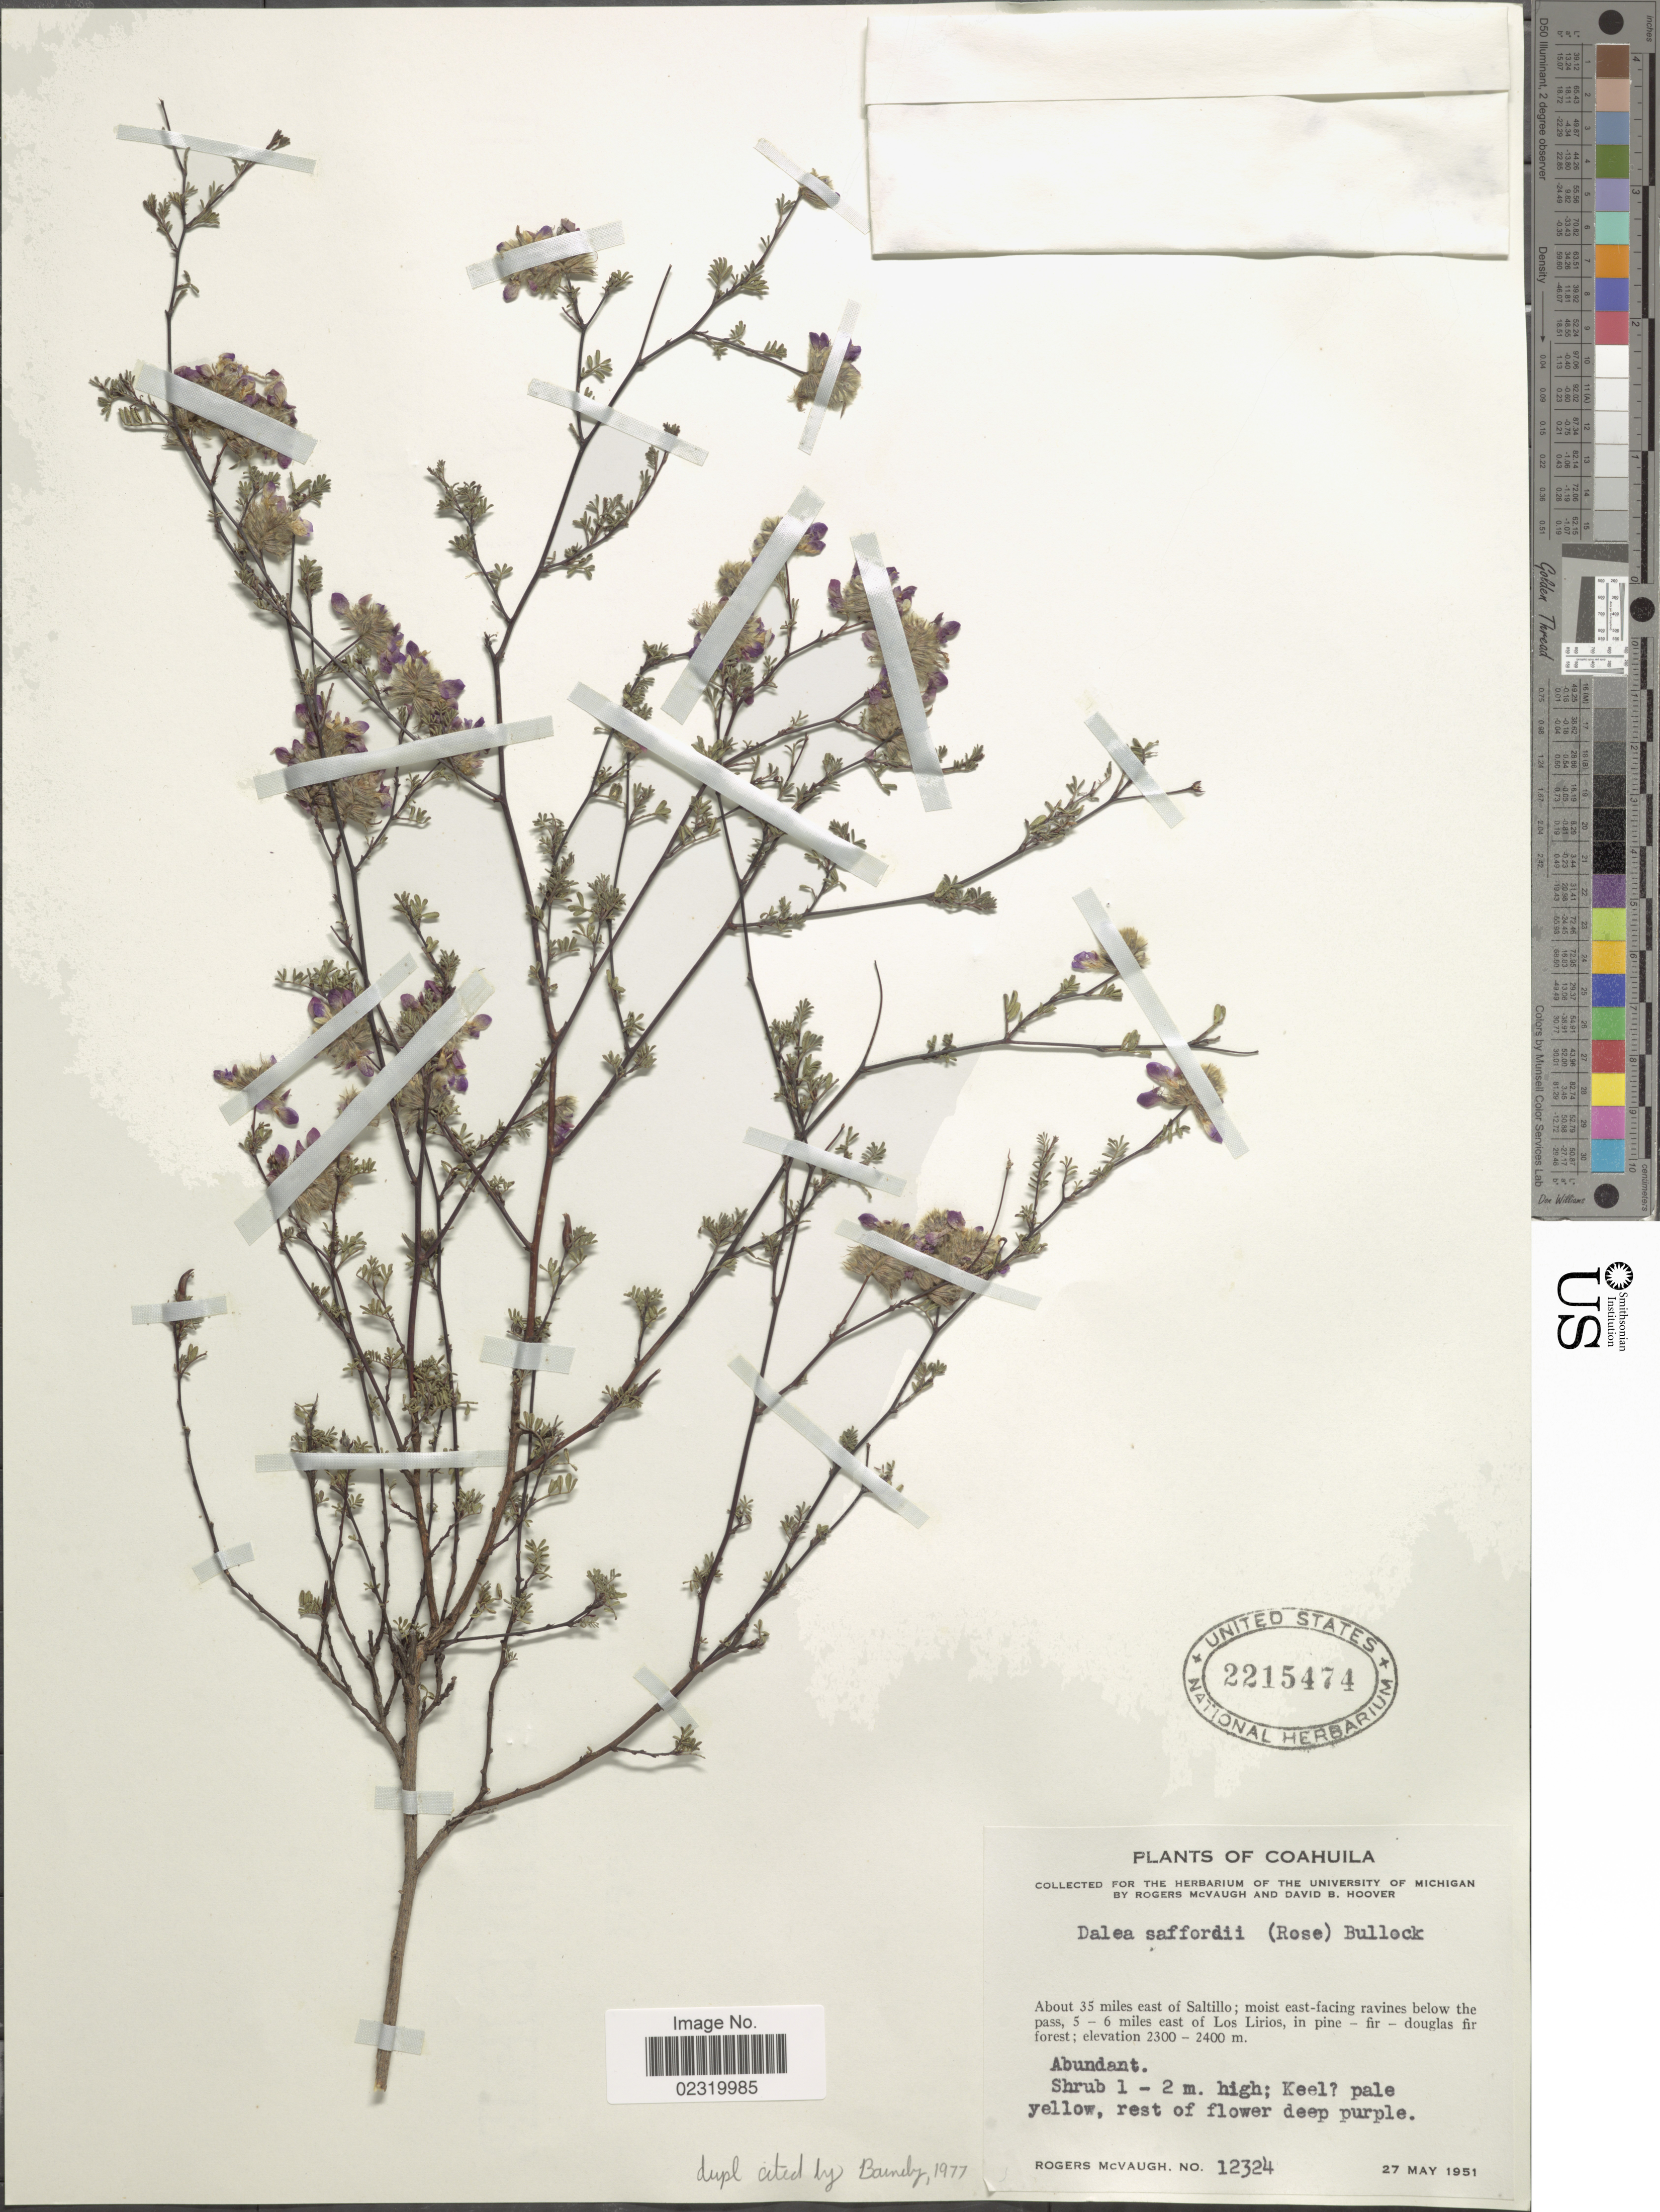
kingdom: Plantae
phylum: Tracheophyta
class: Magnoliopsida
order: Fabales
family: Fabaceae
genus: Dalea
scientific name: Dalea saffordii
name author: (Rose) Bullock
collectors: R. McVaugh & D. B. Hoover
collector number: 12324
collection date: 1951-05-27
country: Mexico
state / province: Coahuila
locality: About 35 miles east of Saltillo, 5 - 6 miles east of Los Lirios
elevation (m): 2300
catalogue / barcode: US 2215474